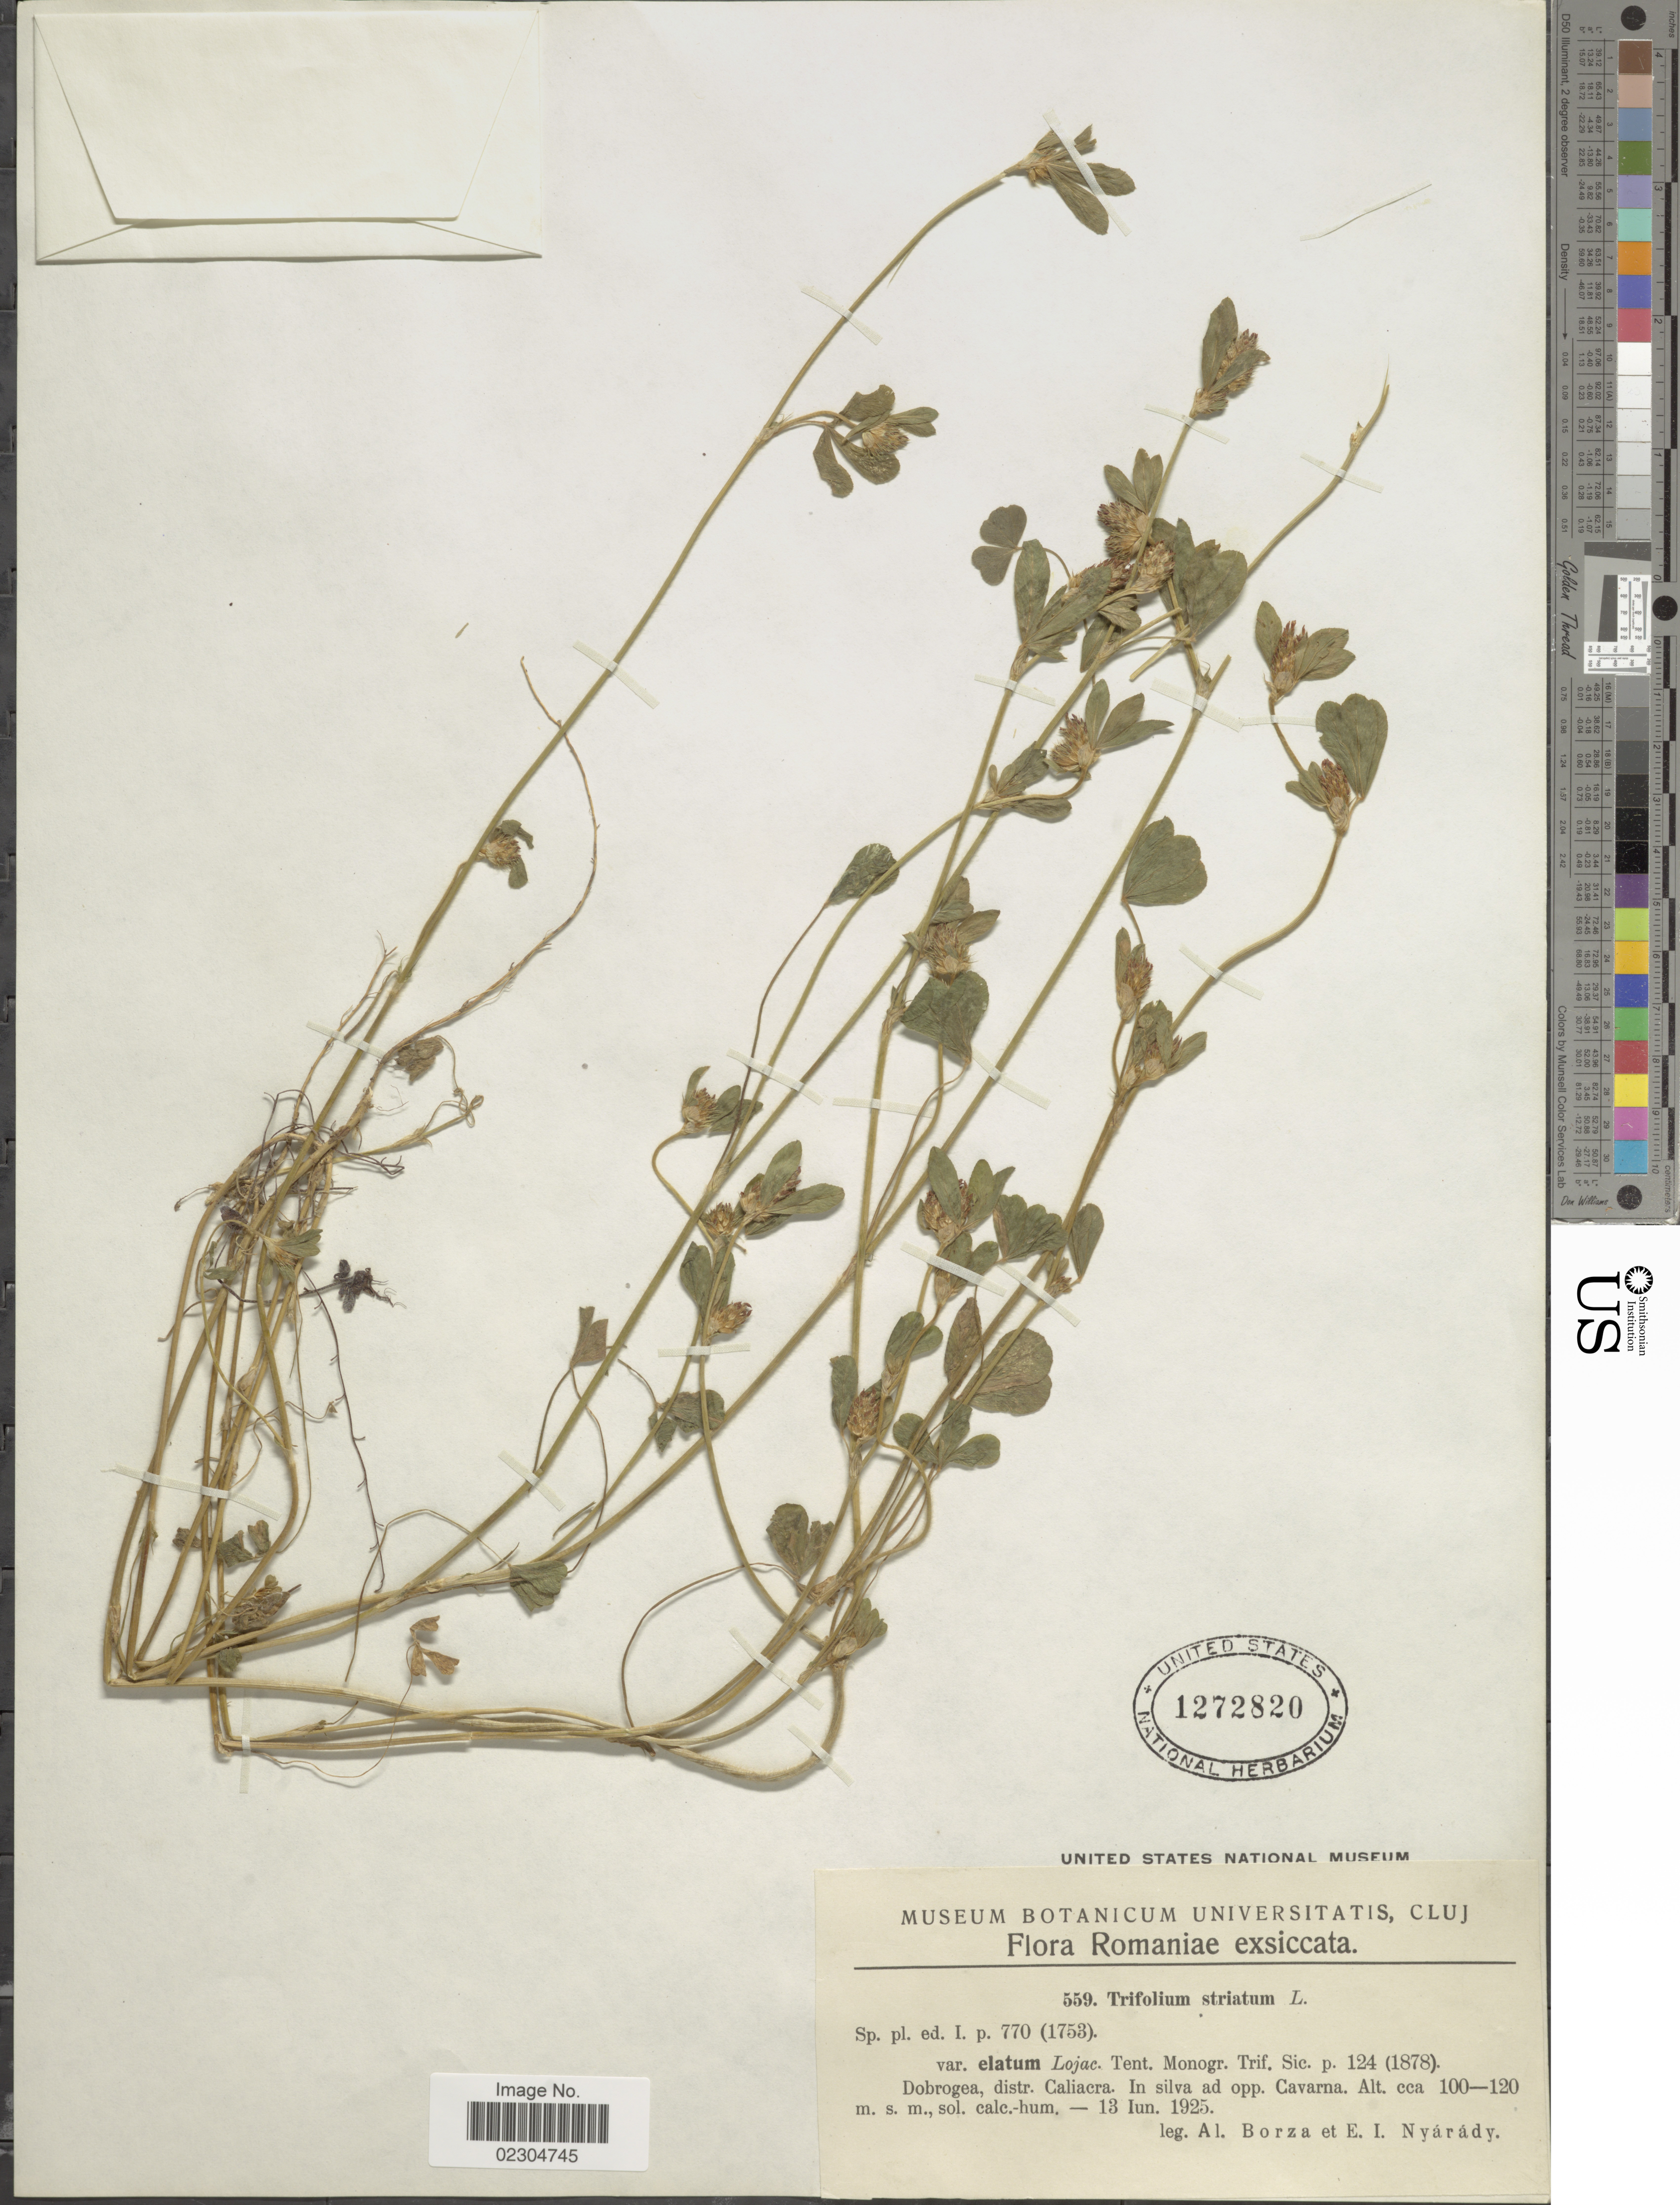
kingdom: Plantae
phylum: Tracheophyta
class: Magnoliopsida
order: Fabales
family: Fabaceae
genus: Trifolium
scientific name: Trifolium striatum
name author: L.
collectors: A. Borza & E. Nyárády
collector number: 559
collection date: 1925-06-13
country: Romania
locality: Dobrogea, distr. Caliacra. In silva ad opp. Cavarna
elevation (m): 100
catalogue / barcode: US 1272820